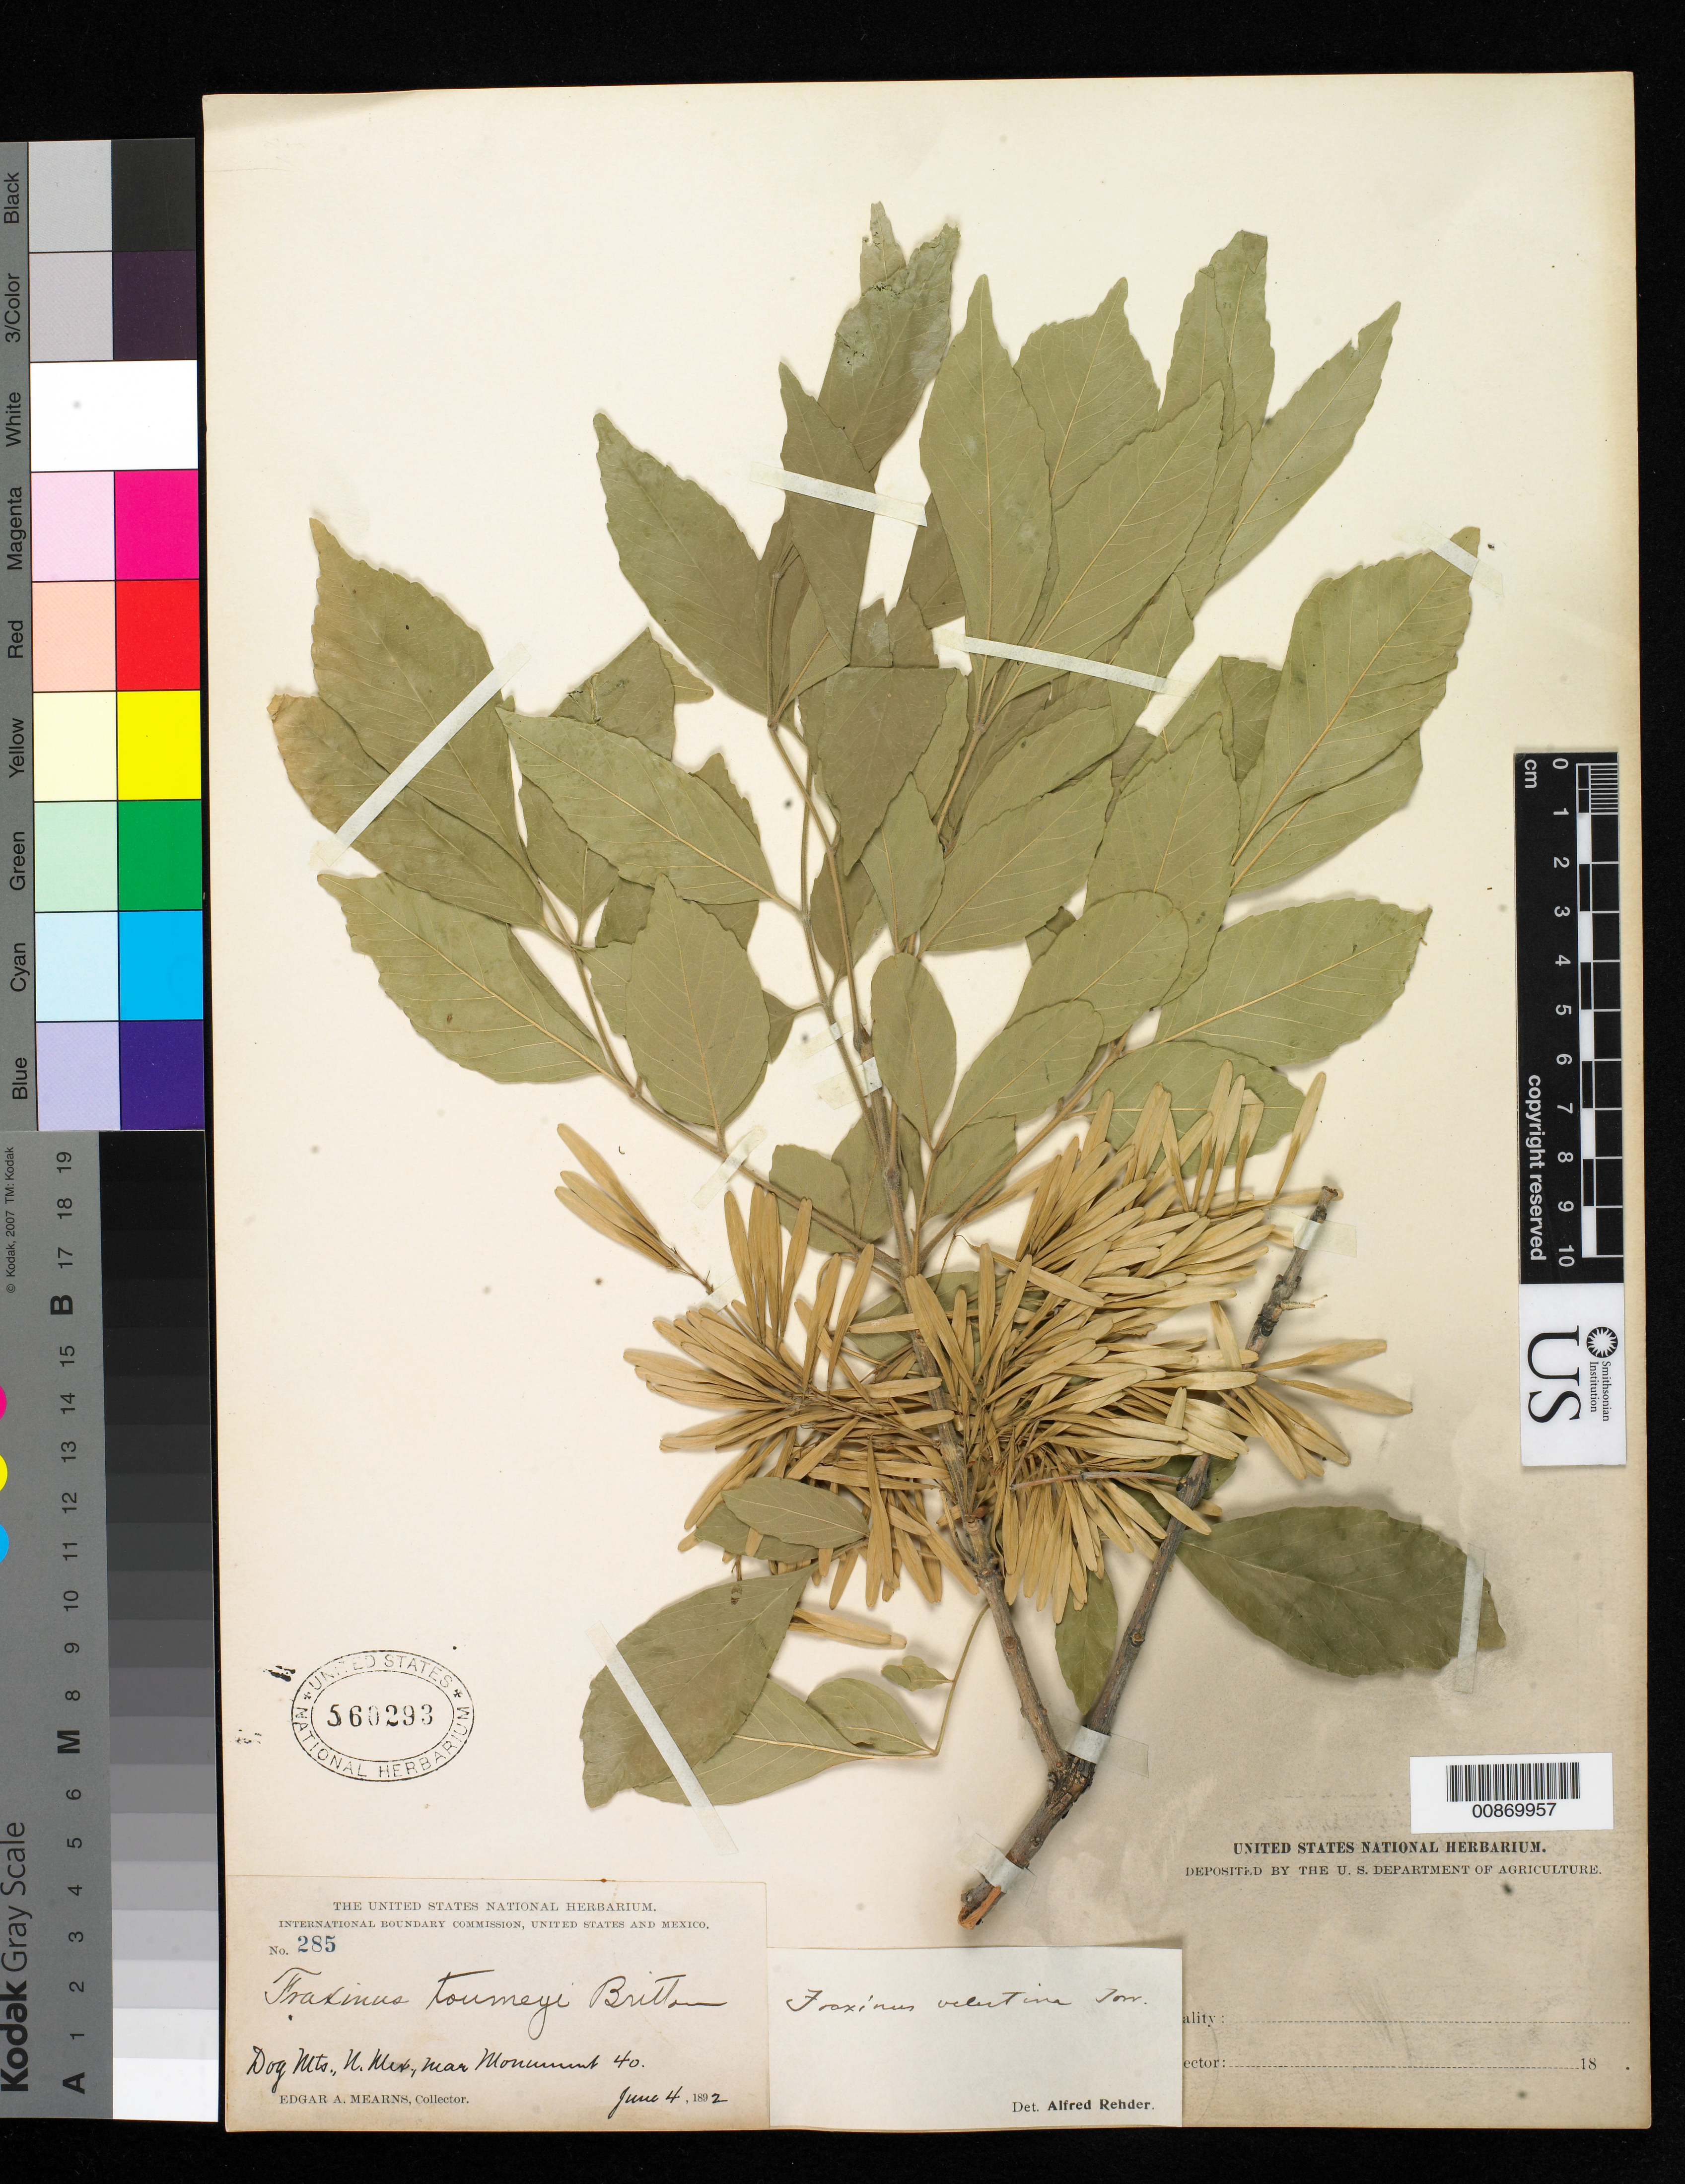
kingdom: Plantae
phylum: Tracheophyta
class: Magnoliopsida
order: Lamiales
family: Oleaceae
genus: Fraxinus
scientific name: Fraxinus velutina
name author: Torr.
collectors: E. A. Mearns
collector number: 285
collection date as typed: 04 Jun 1892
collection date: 1892-06-04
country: United States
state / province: New Mexico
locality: Dog Mts., New Mexico, near monument 40.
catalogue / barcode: US 560293